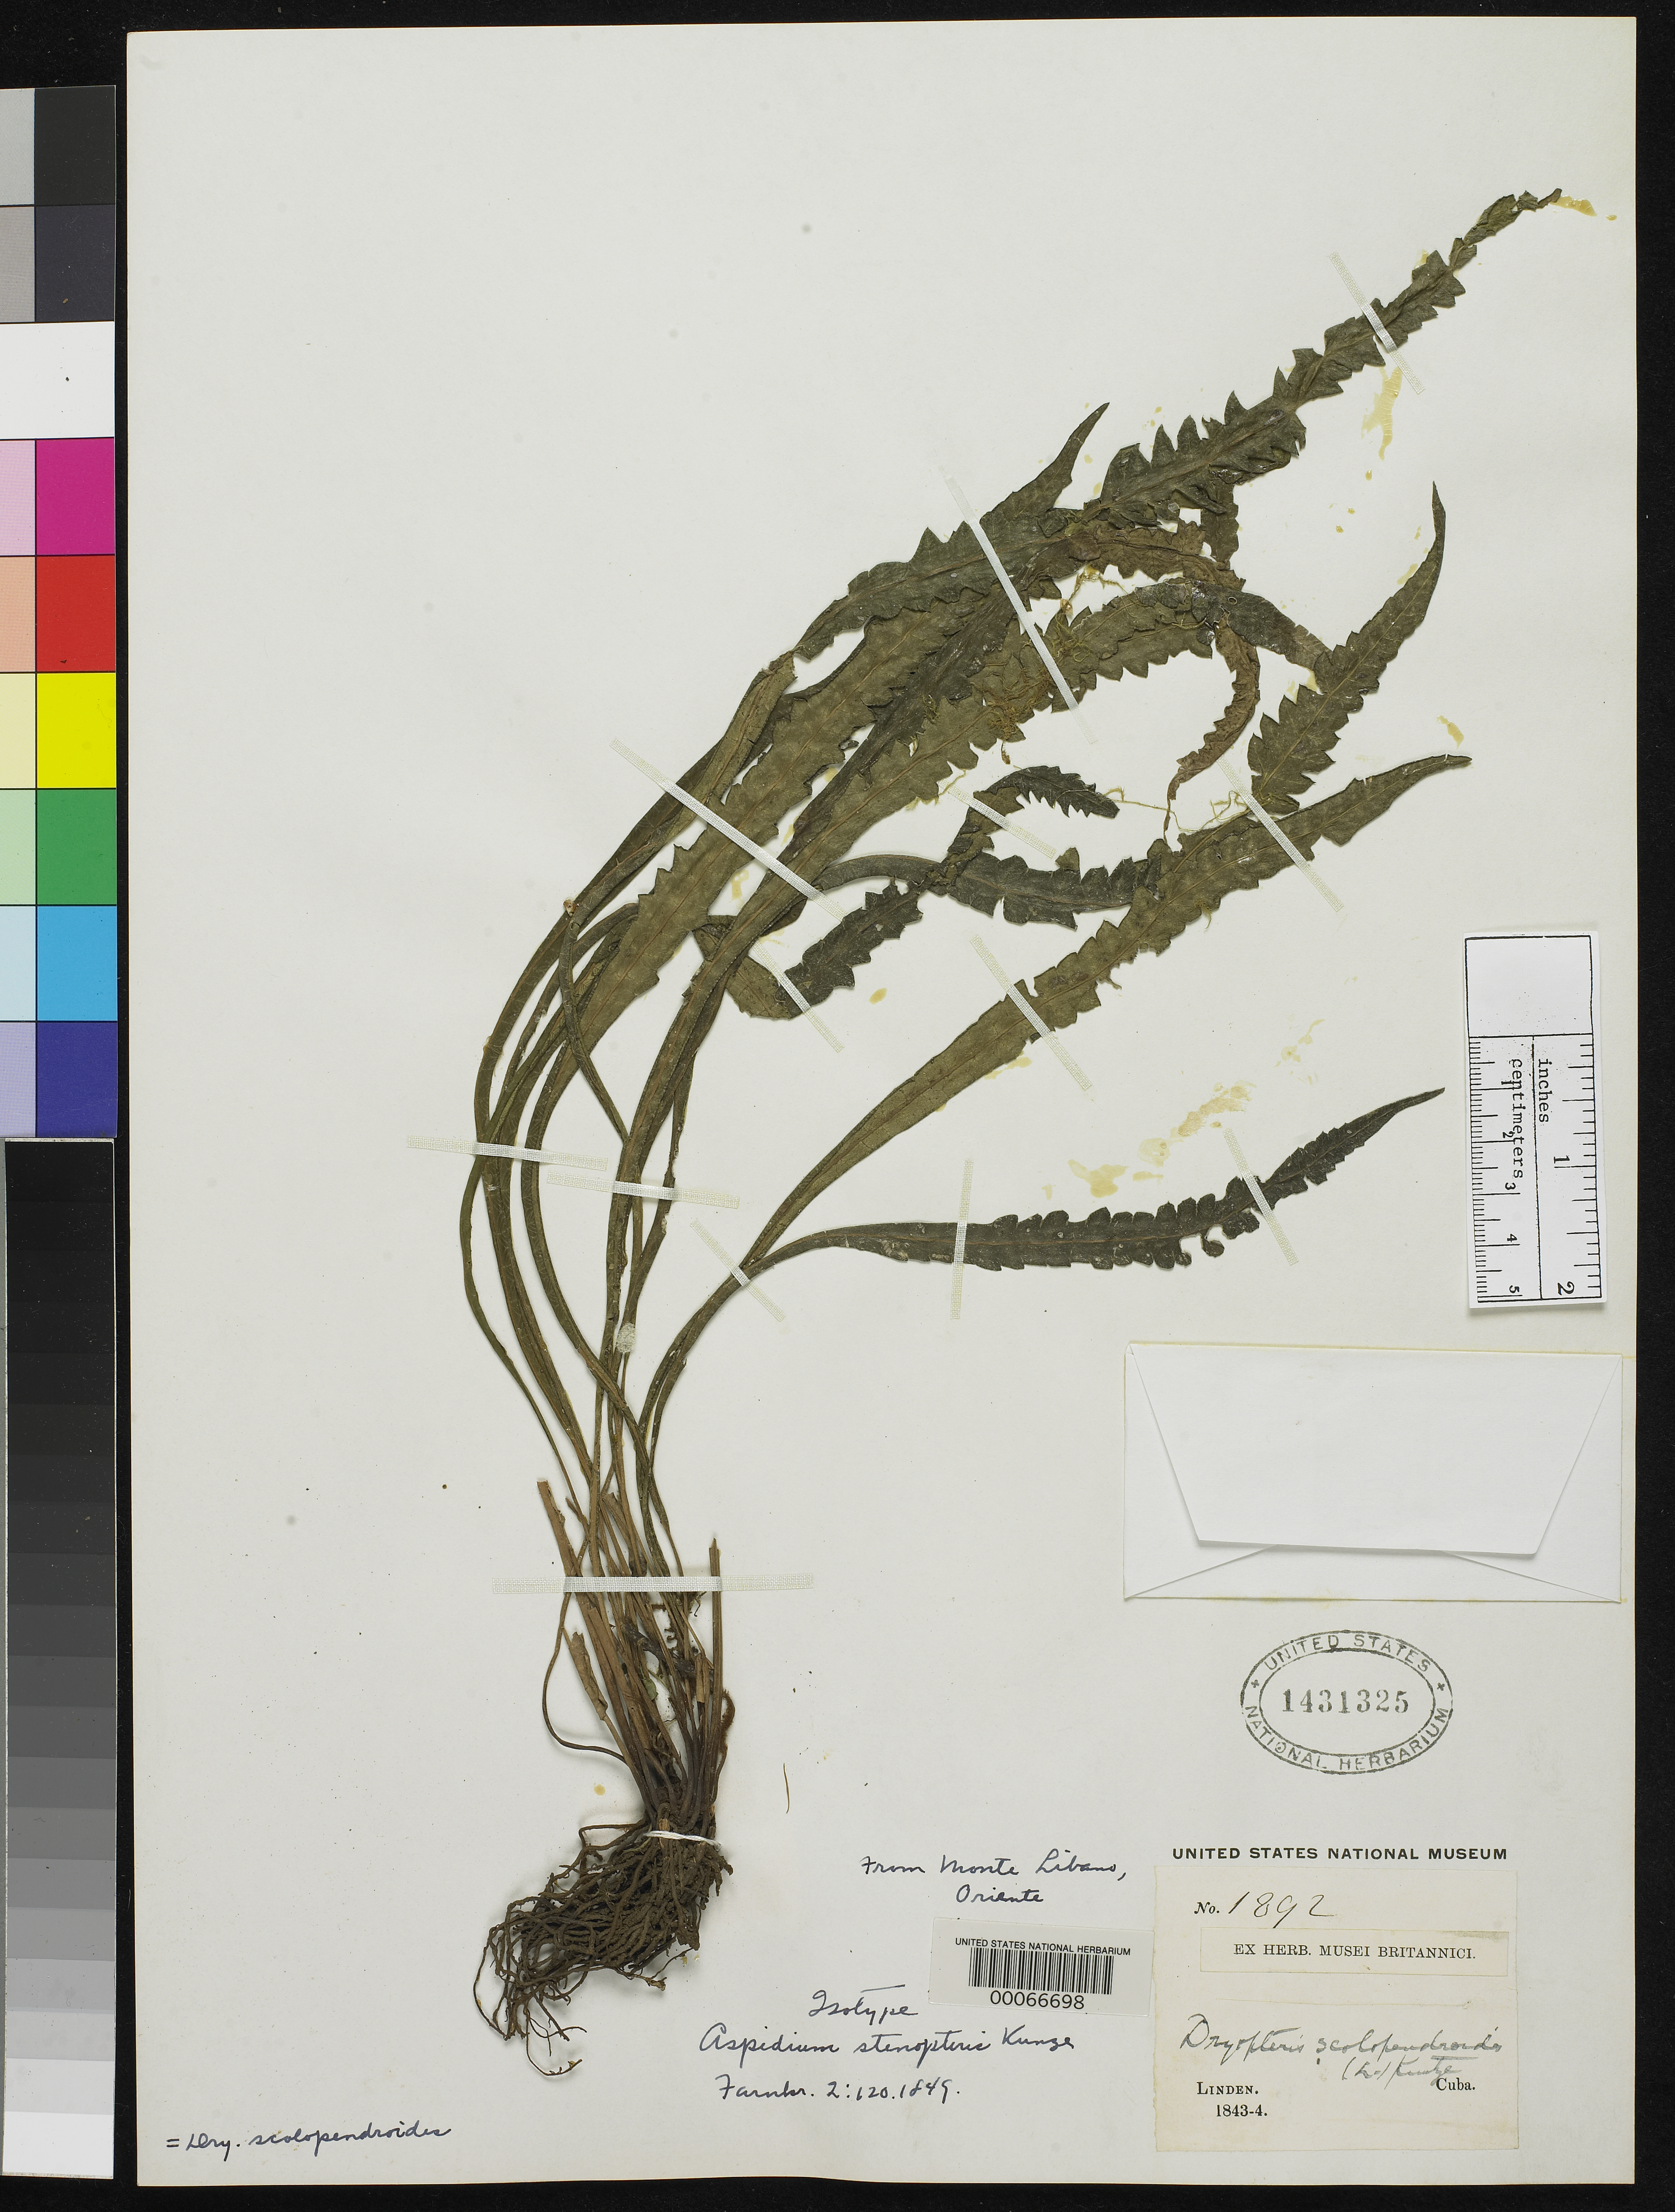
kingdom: Plantae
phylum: Tracheophyta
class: Polypodiopsida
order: Polypodiales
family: Tectariaceae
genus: Aspidium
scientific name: Aspidium stenopteris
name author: Kunze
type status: Type Collection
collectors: J. Linden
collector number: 1892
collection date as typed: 1843 to -- --- 1844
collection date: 1843/1844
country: Cuba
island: Greater Antilles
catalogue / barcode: US 1431325